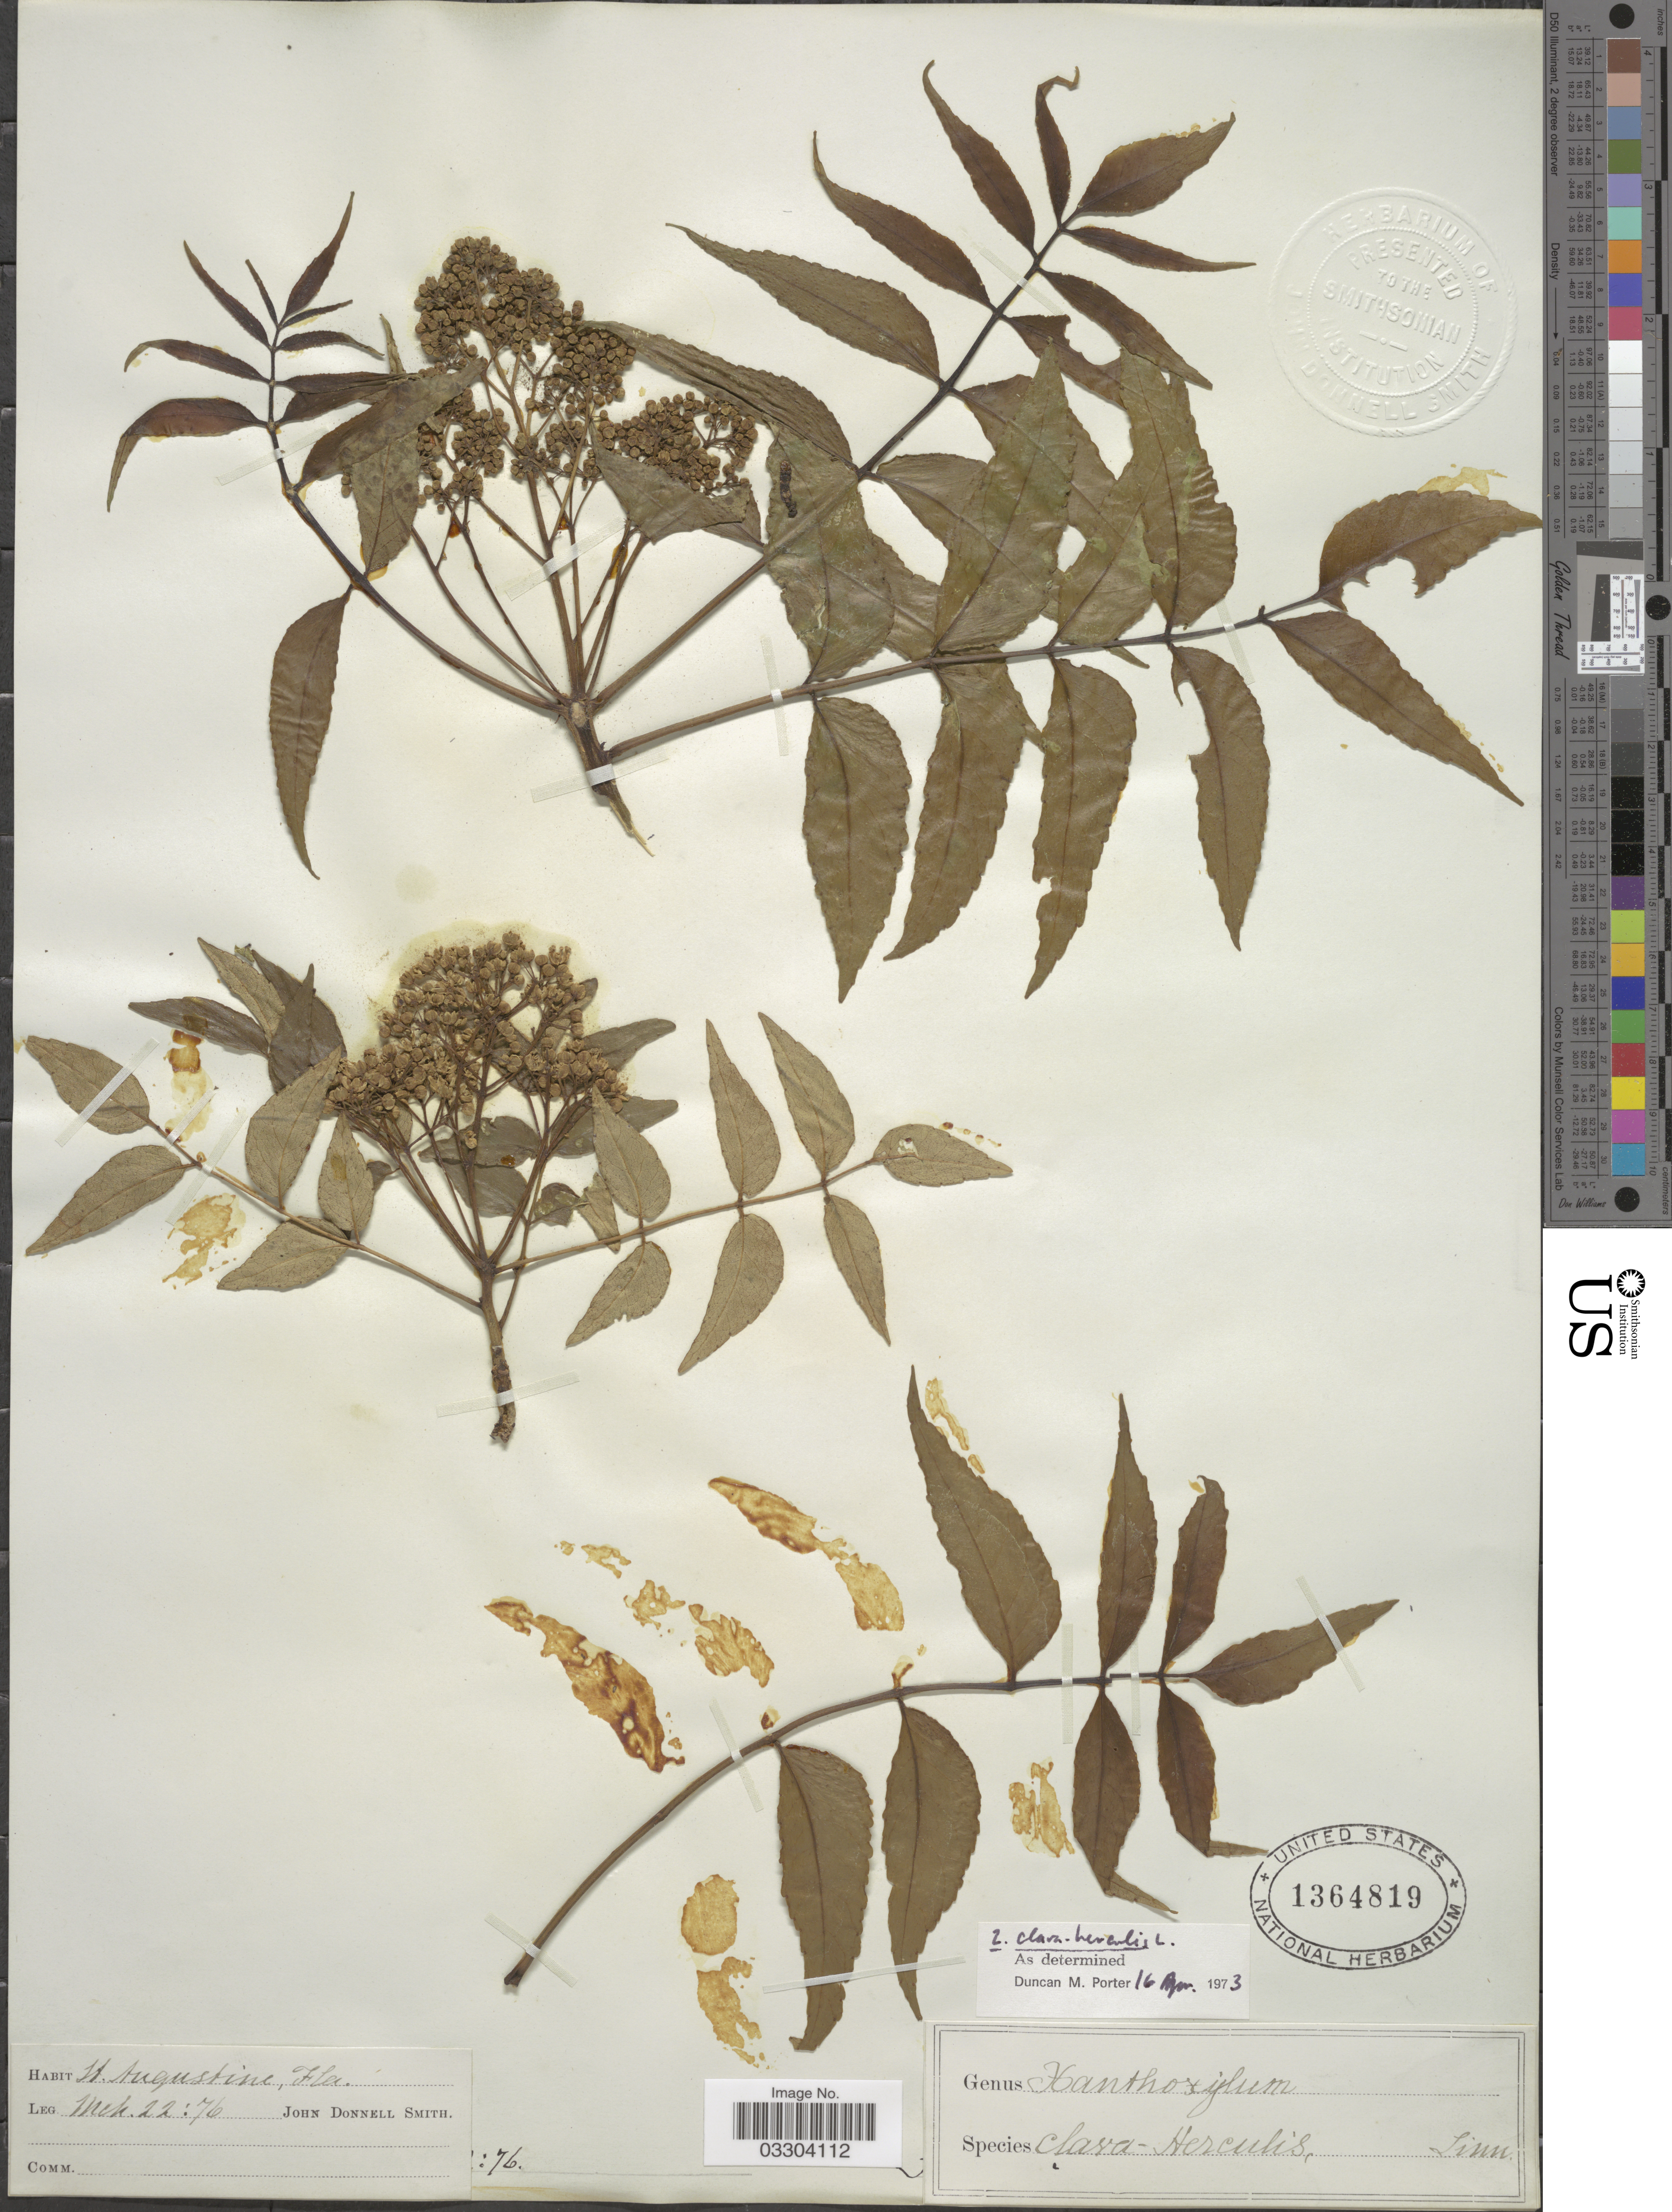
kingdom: Plantae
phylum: Tracheophyta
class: Magnoliopsida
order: Sapindales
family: Rutaceae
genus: Zanthoxylum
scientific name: Zanthoxylum clava-herculis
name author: L.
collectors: J. Donnell Smith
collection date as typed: Transcribed d/m/y: 22/3/76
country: United States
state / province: Florida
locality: St. Augustine.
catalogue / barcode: US 1364819